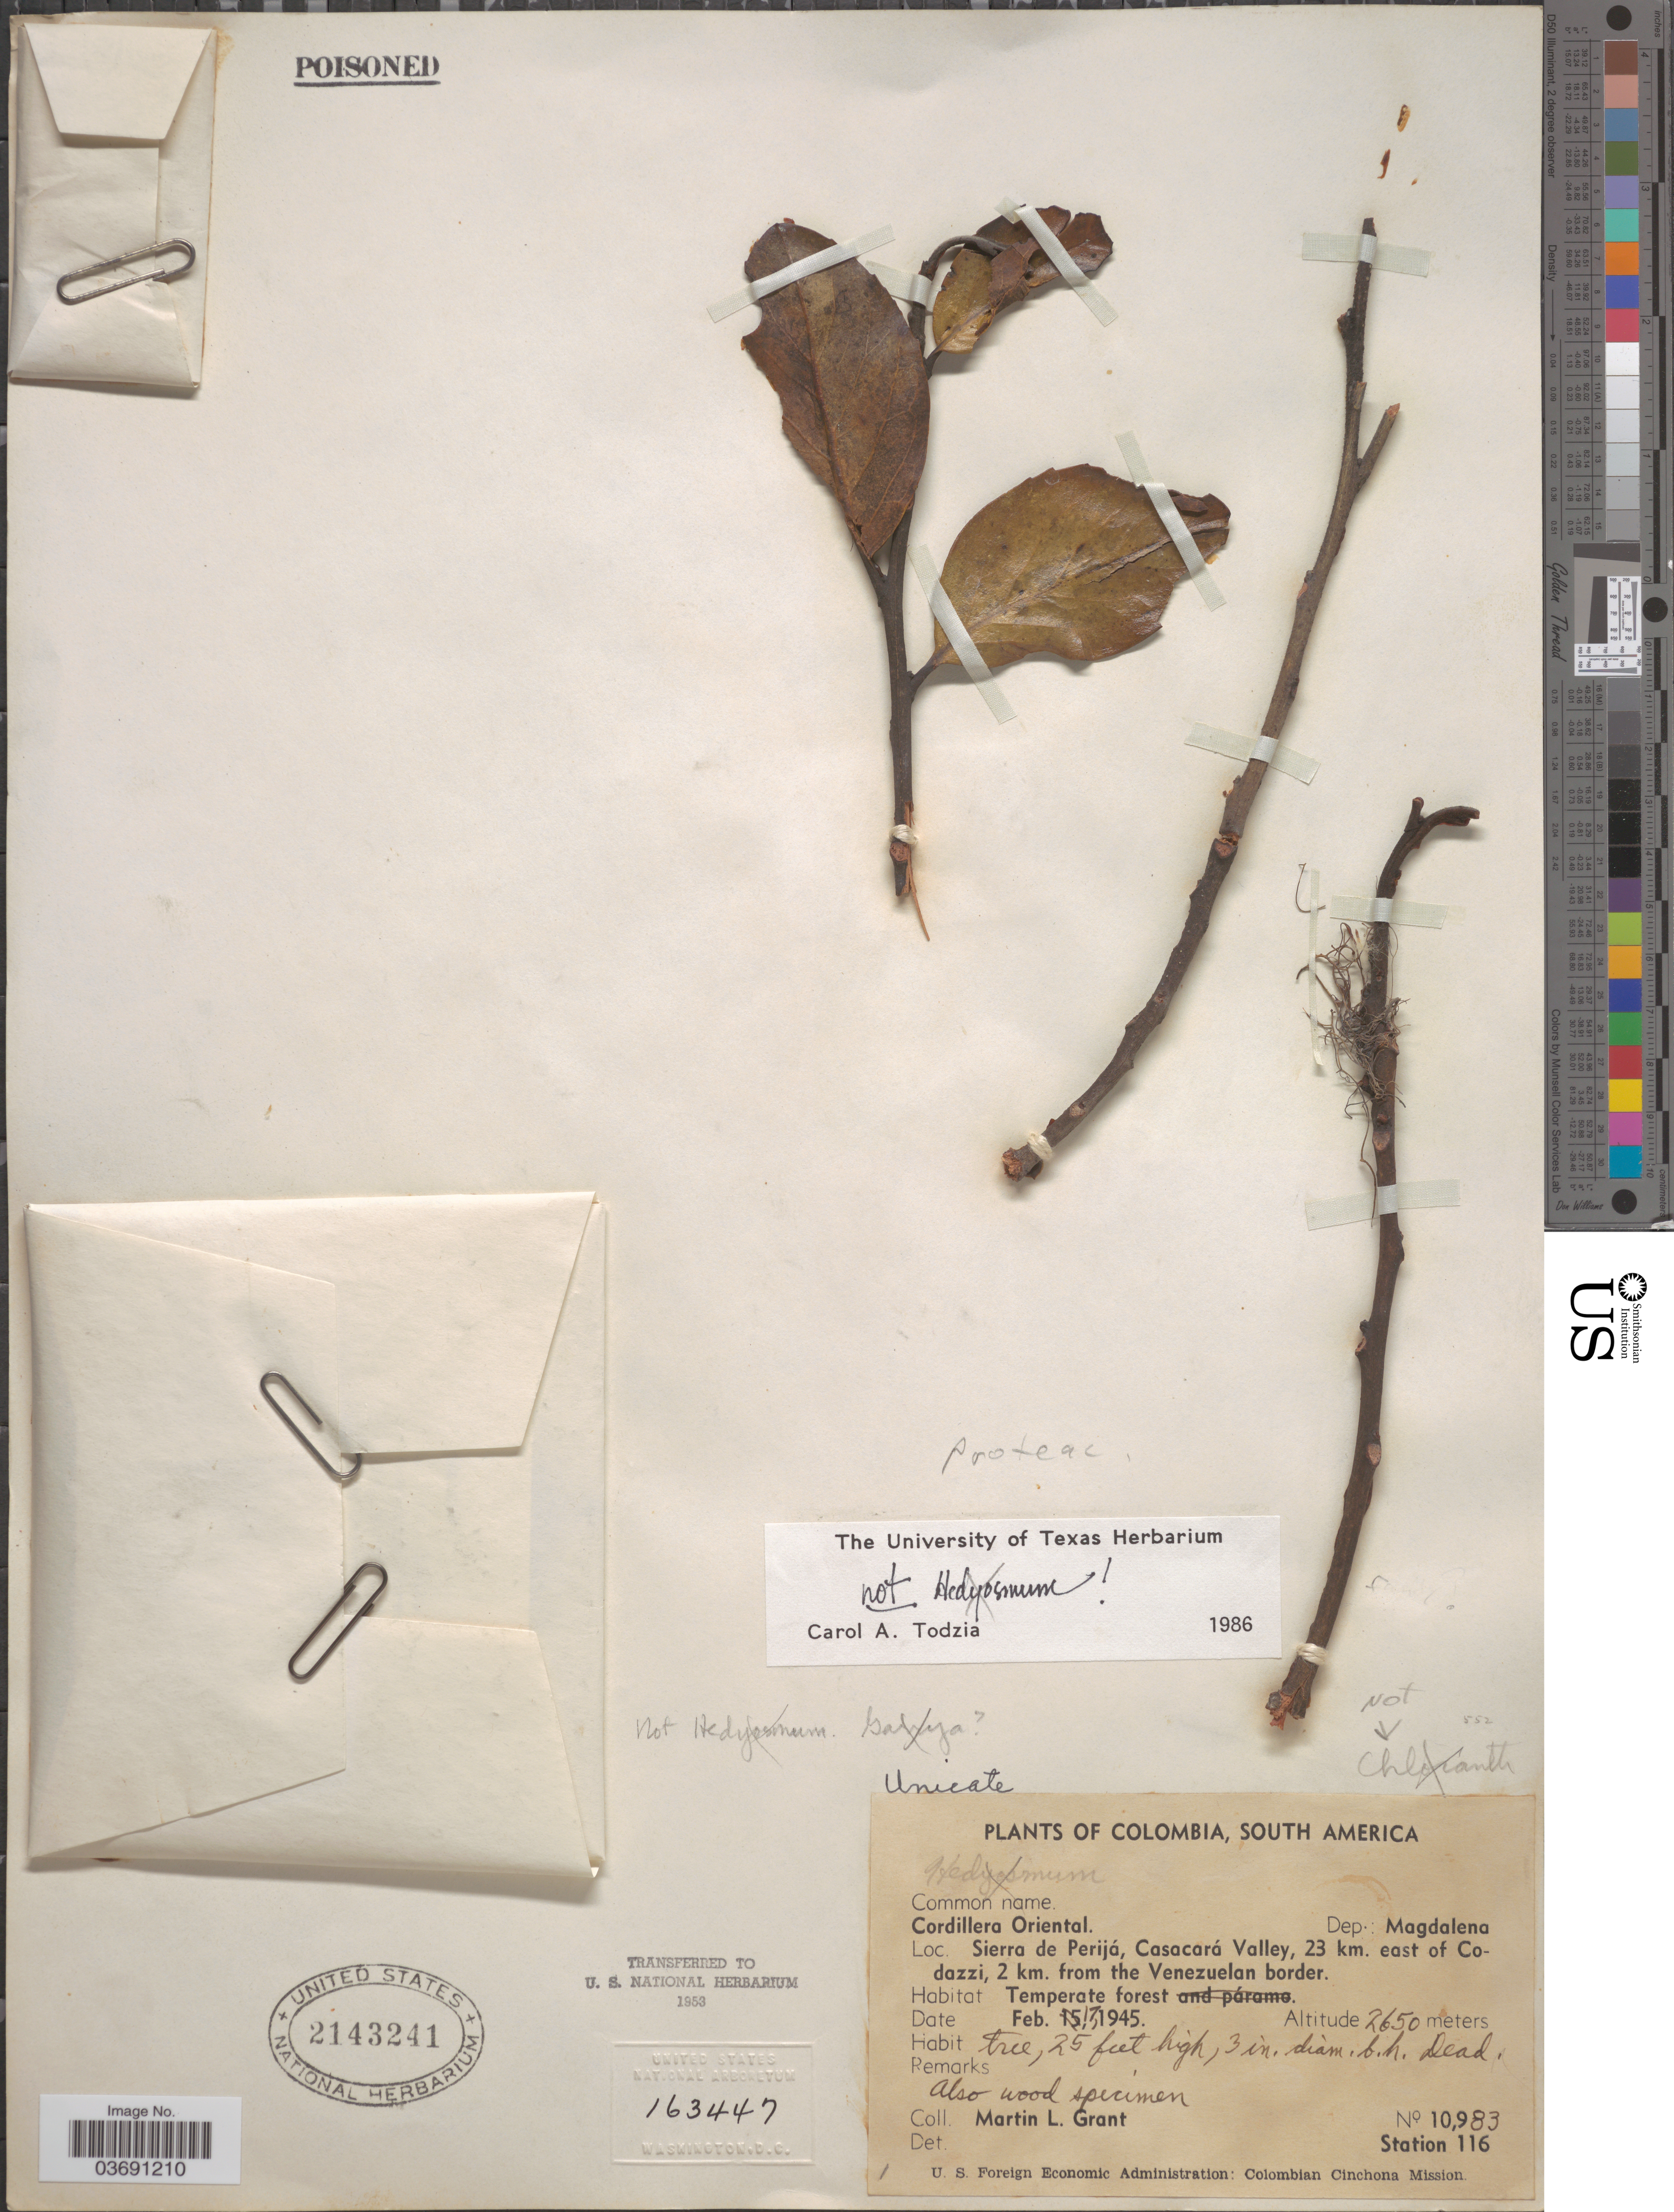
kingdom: Plantae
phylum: Tracheophyta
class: Magnoliopsida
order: Proteales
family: Proteaceae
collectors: M. L. Grant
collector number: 10983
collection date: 1945-02-17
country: Colombia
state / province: Magdalena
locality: Cordillera Oriental. Dep.: Magdalena. Sierra de Paerijá, Casacará Valley, 23 km. east of Codazzi, 2 km. from the Venezuelan border.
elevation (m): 2650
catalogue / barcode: US 2143241